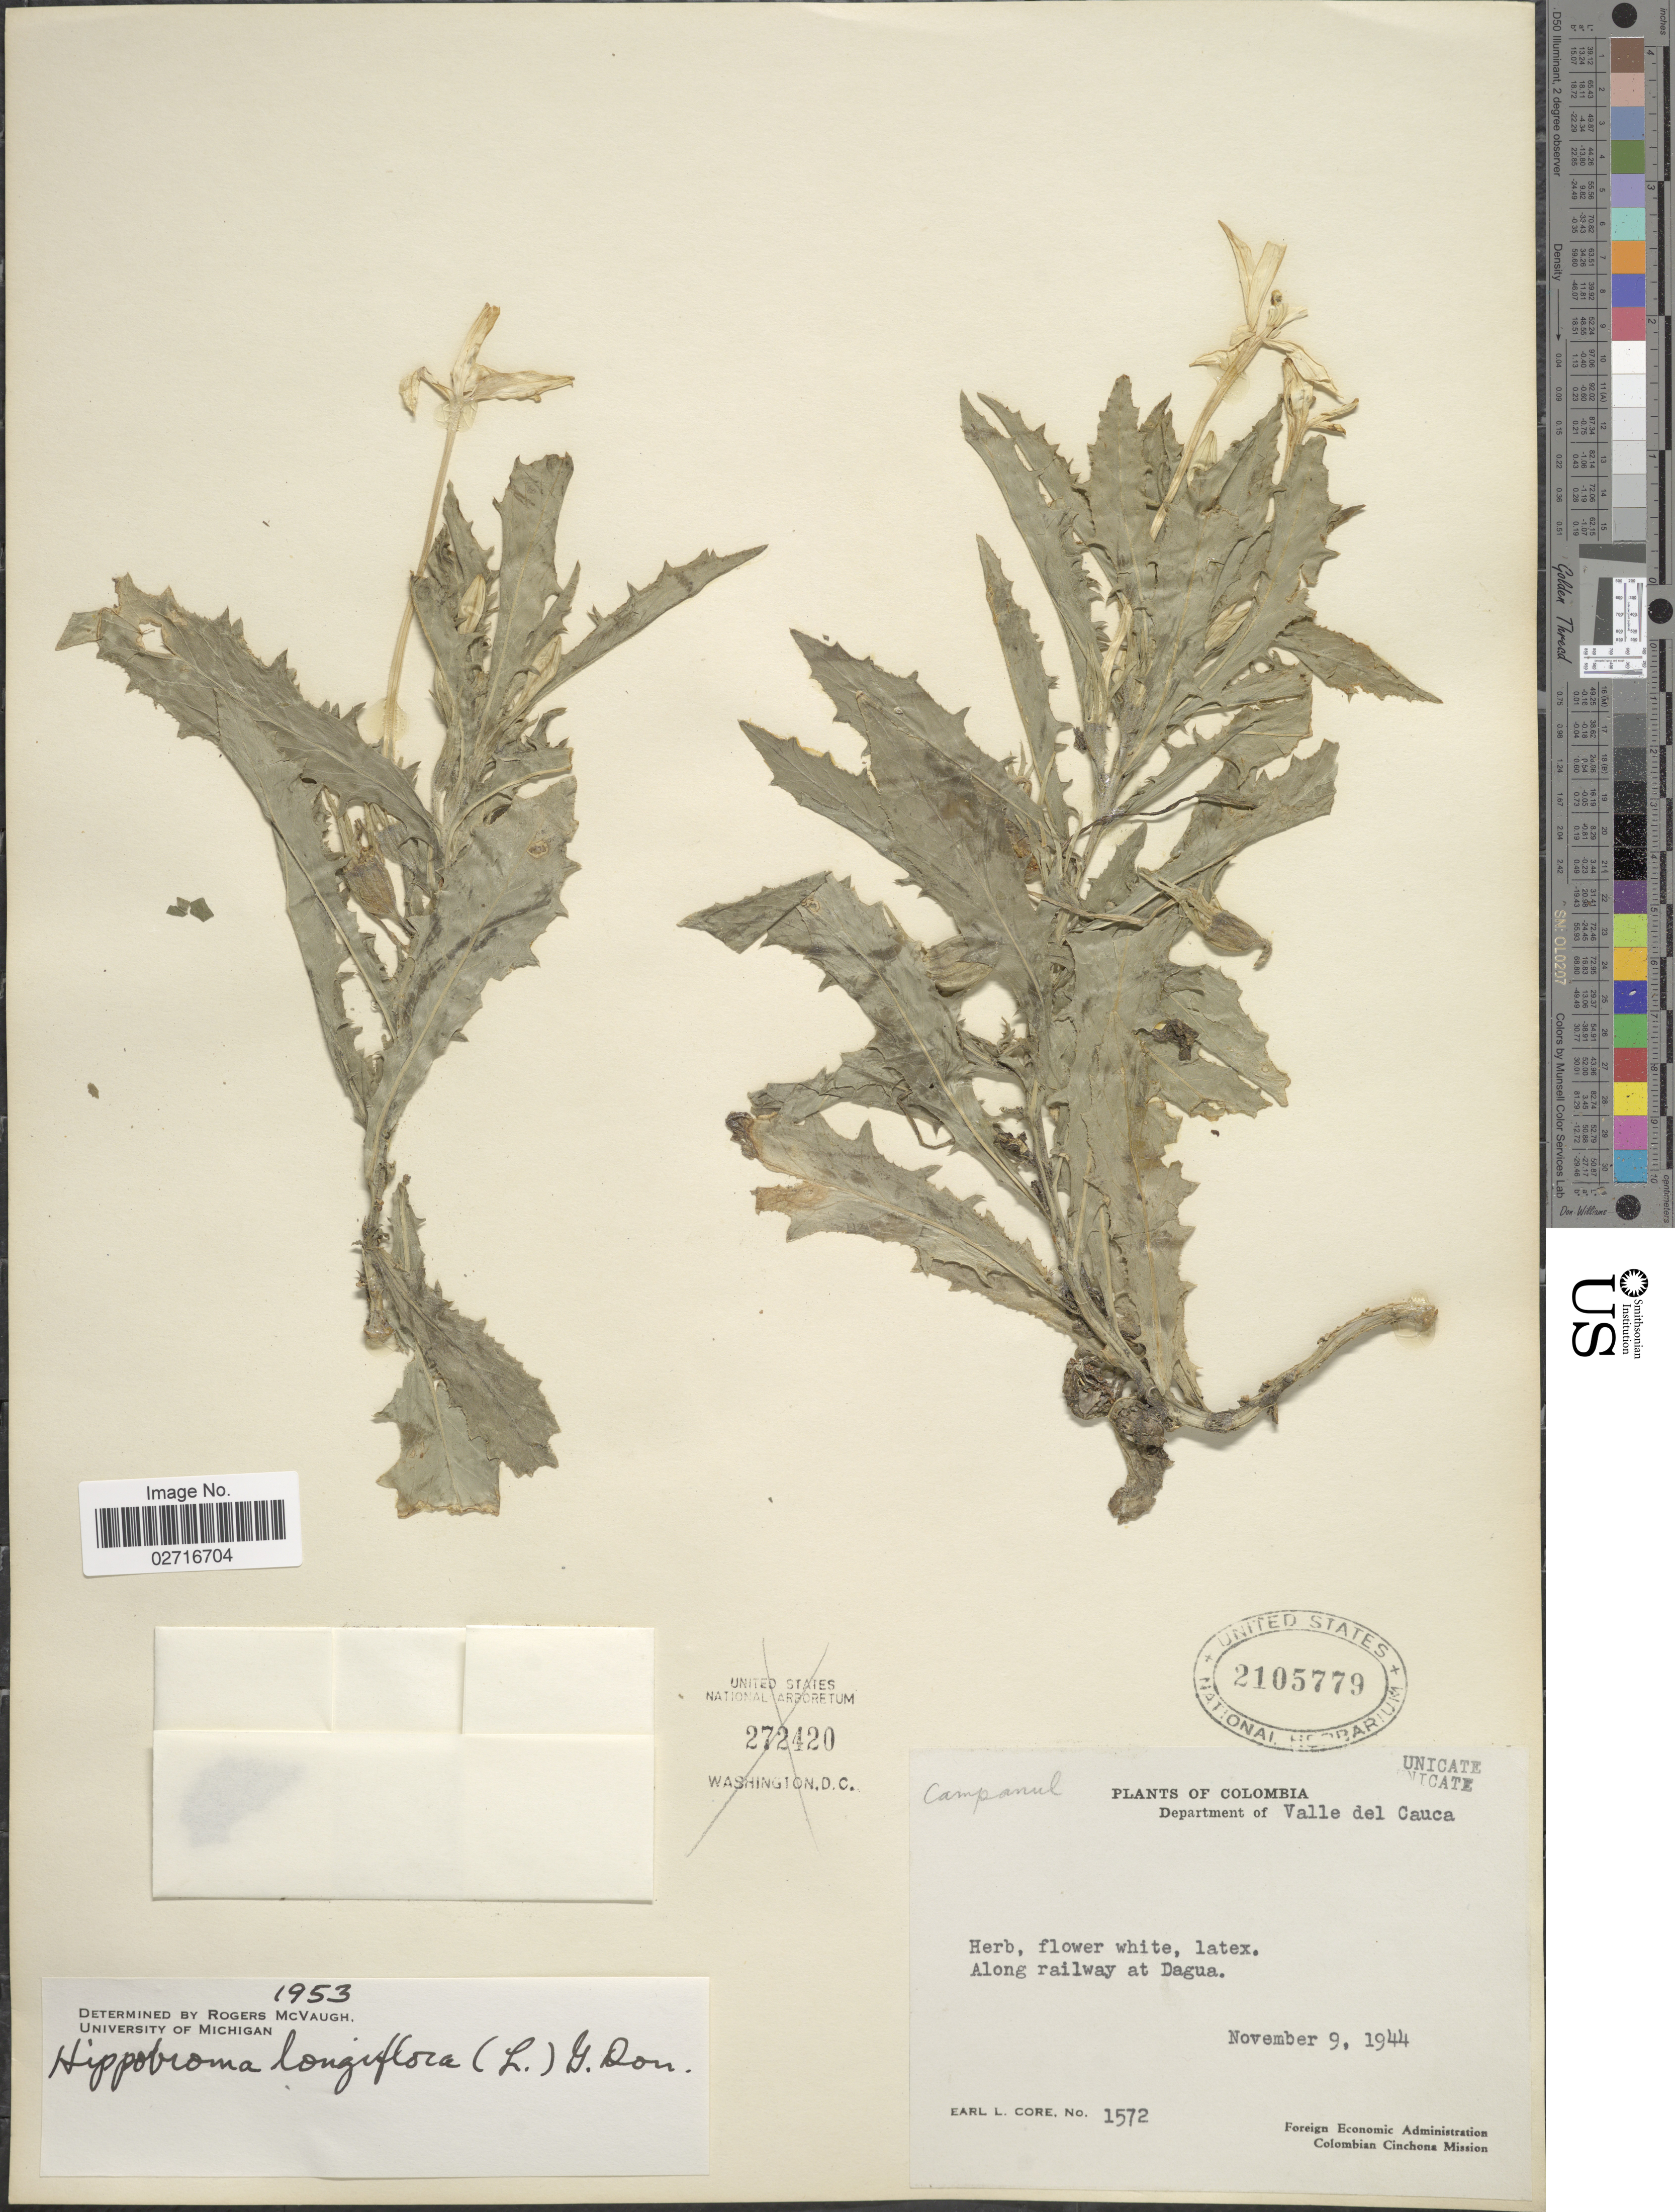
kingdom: Plantae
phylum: Tracheophyta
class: Magnoliopsida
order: Asterales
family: Campanulaceae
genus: Hippobroma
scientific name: Hippobroma longiflora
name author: (L.) G. Don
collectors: E. L. Core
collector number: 1572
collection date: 1944-11-09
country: Colombia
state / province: Valle del Cauca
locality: Along railway at Dagua.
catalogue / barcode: US 2105779